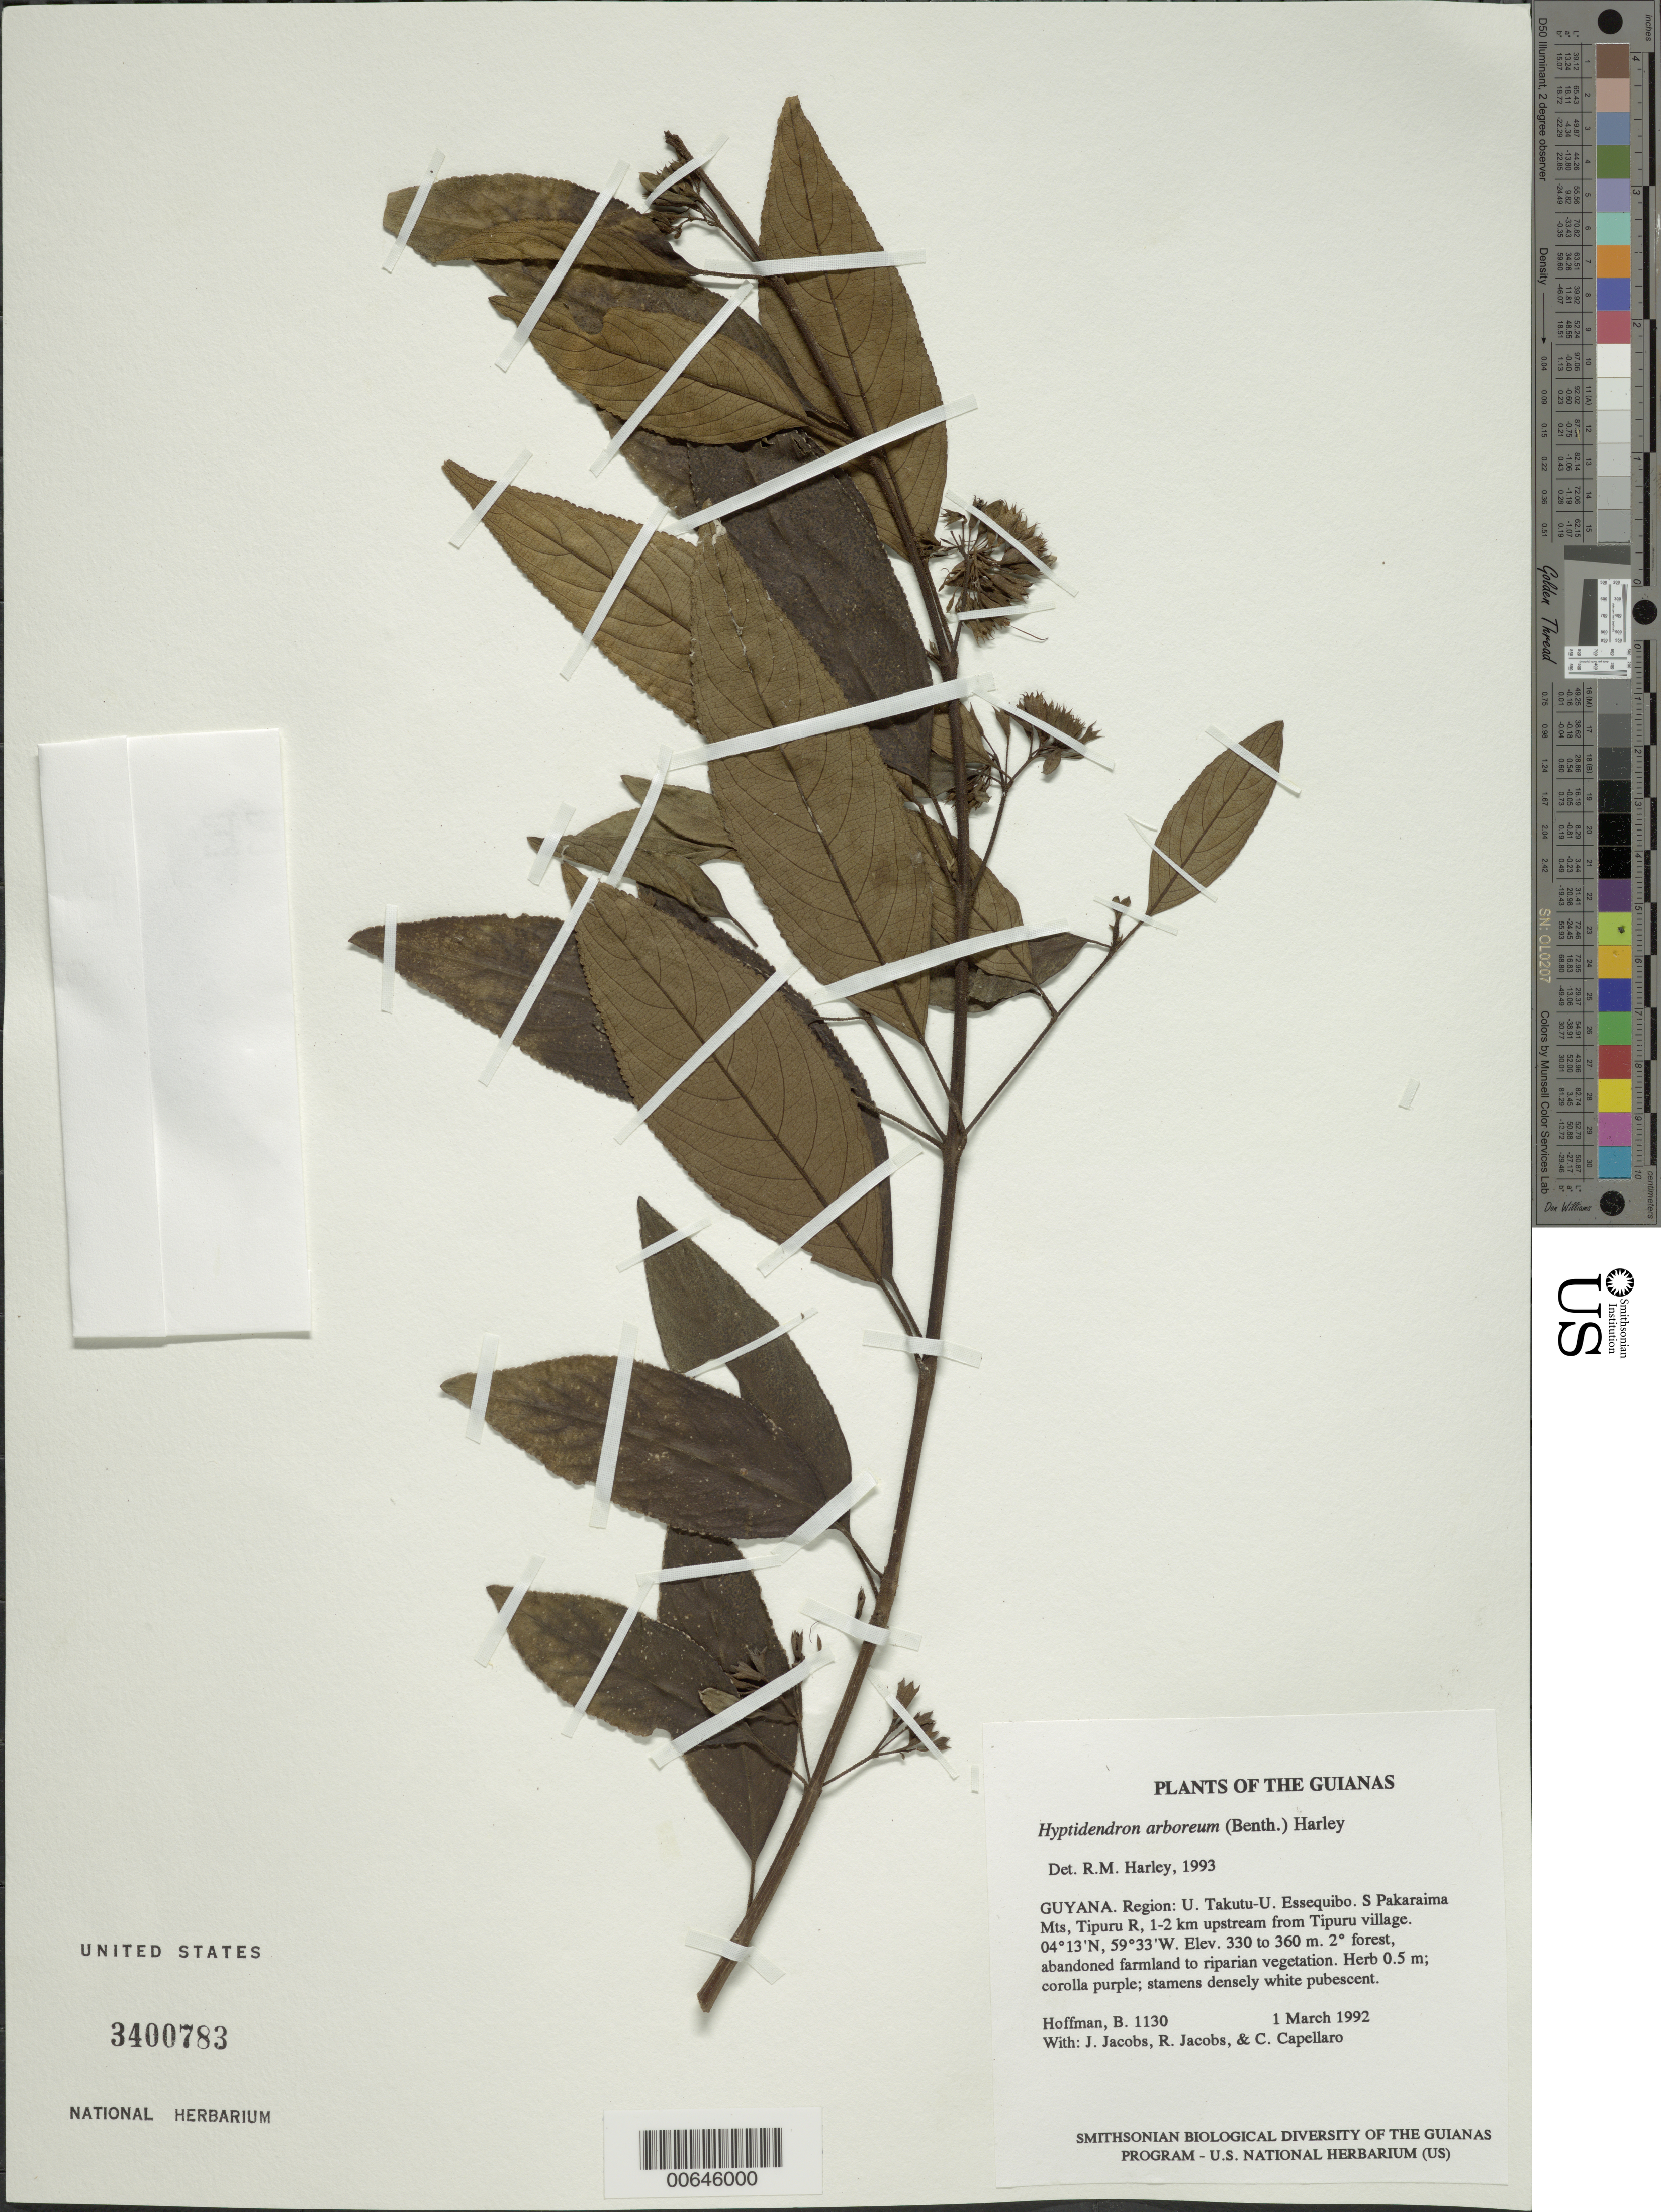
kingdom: Plantae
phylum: Tracheophyta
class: Magnoliopsida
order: Lamiales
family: Lamiaceae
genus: Hyptidendron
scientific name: Hyptidendron arboreum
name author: (Benth.) Harley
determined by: Harley, R. M.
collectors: B. Hoffman, J. Jacobs, R. Jacobs & C. Capellaro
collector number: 1130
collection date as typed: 1 March 1992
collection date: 1992-03-01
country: Guyana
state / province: U. Takutu-U. Essequibo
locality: S Pakaraima Mts, Tipuru R., 1-2 km upstream from Tipuru Village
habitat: Secondary forest, abandoned farmland to riparian vegetation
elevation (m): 330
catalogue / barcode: US 3400783